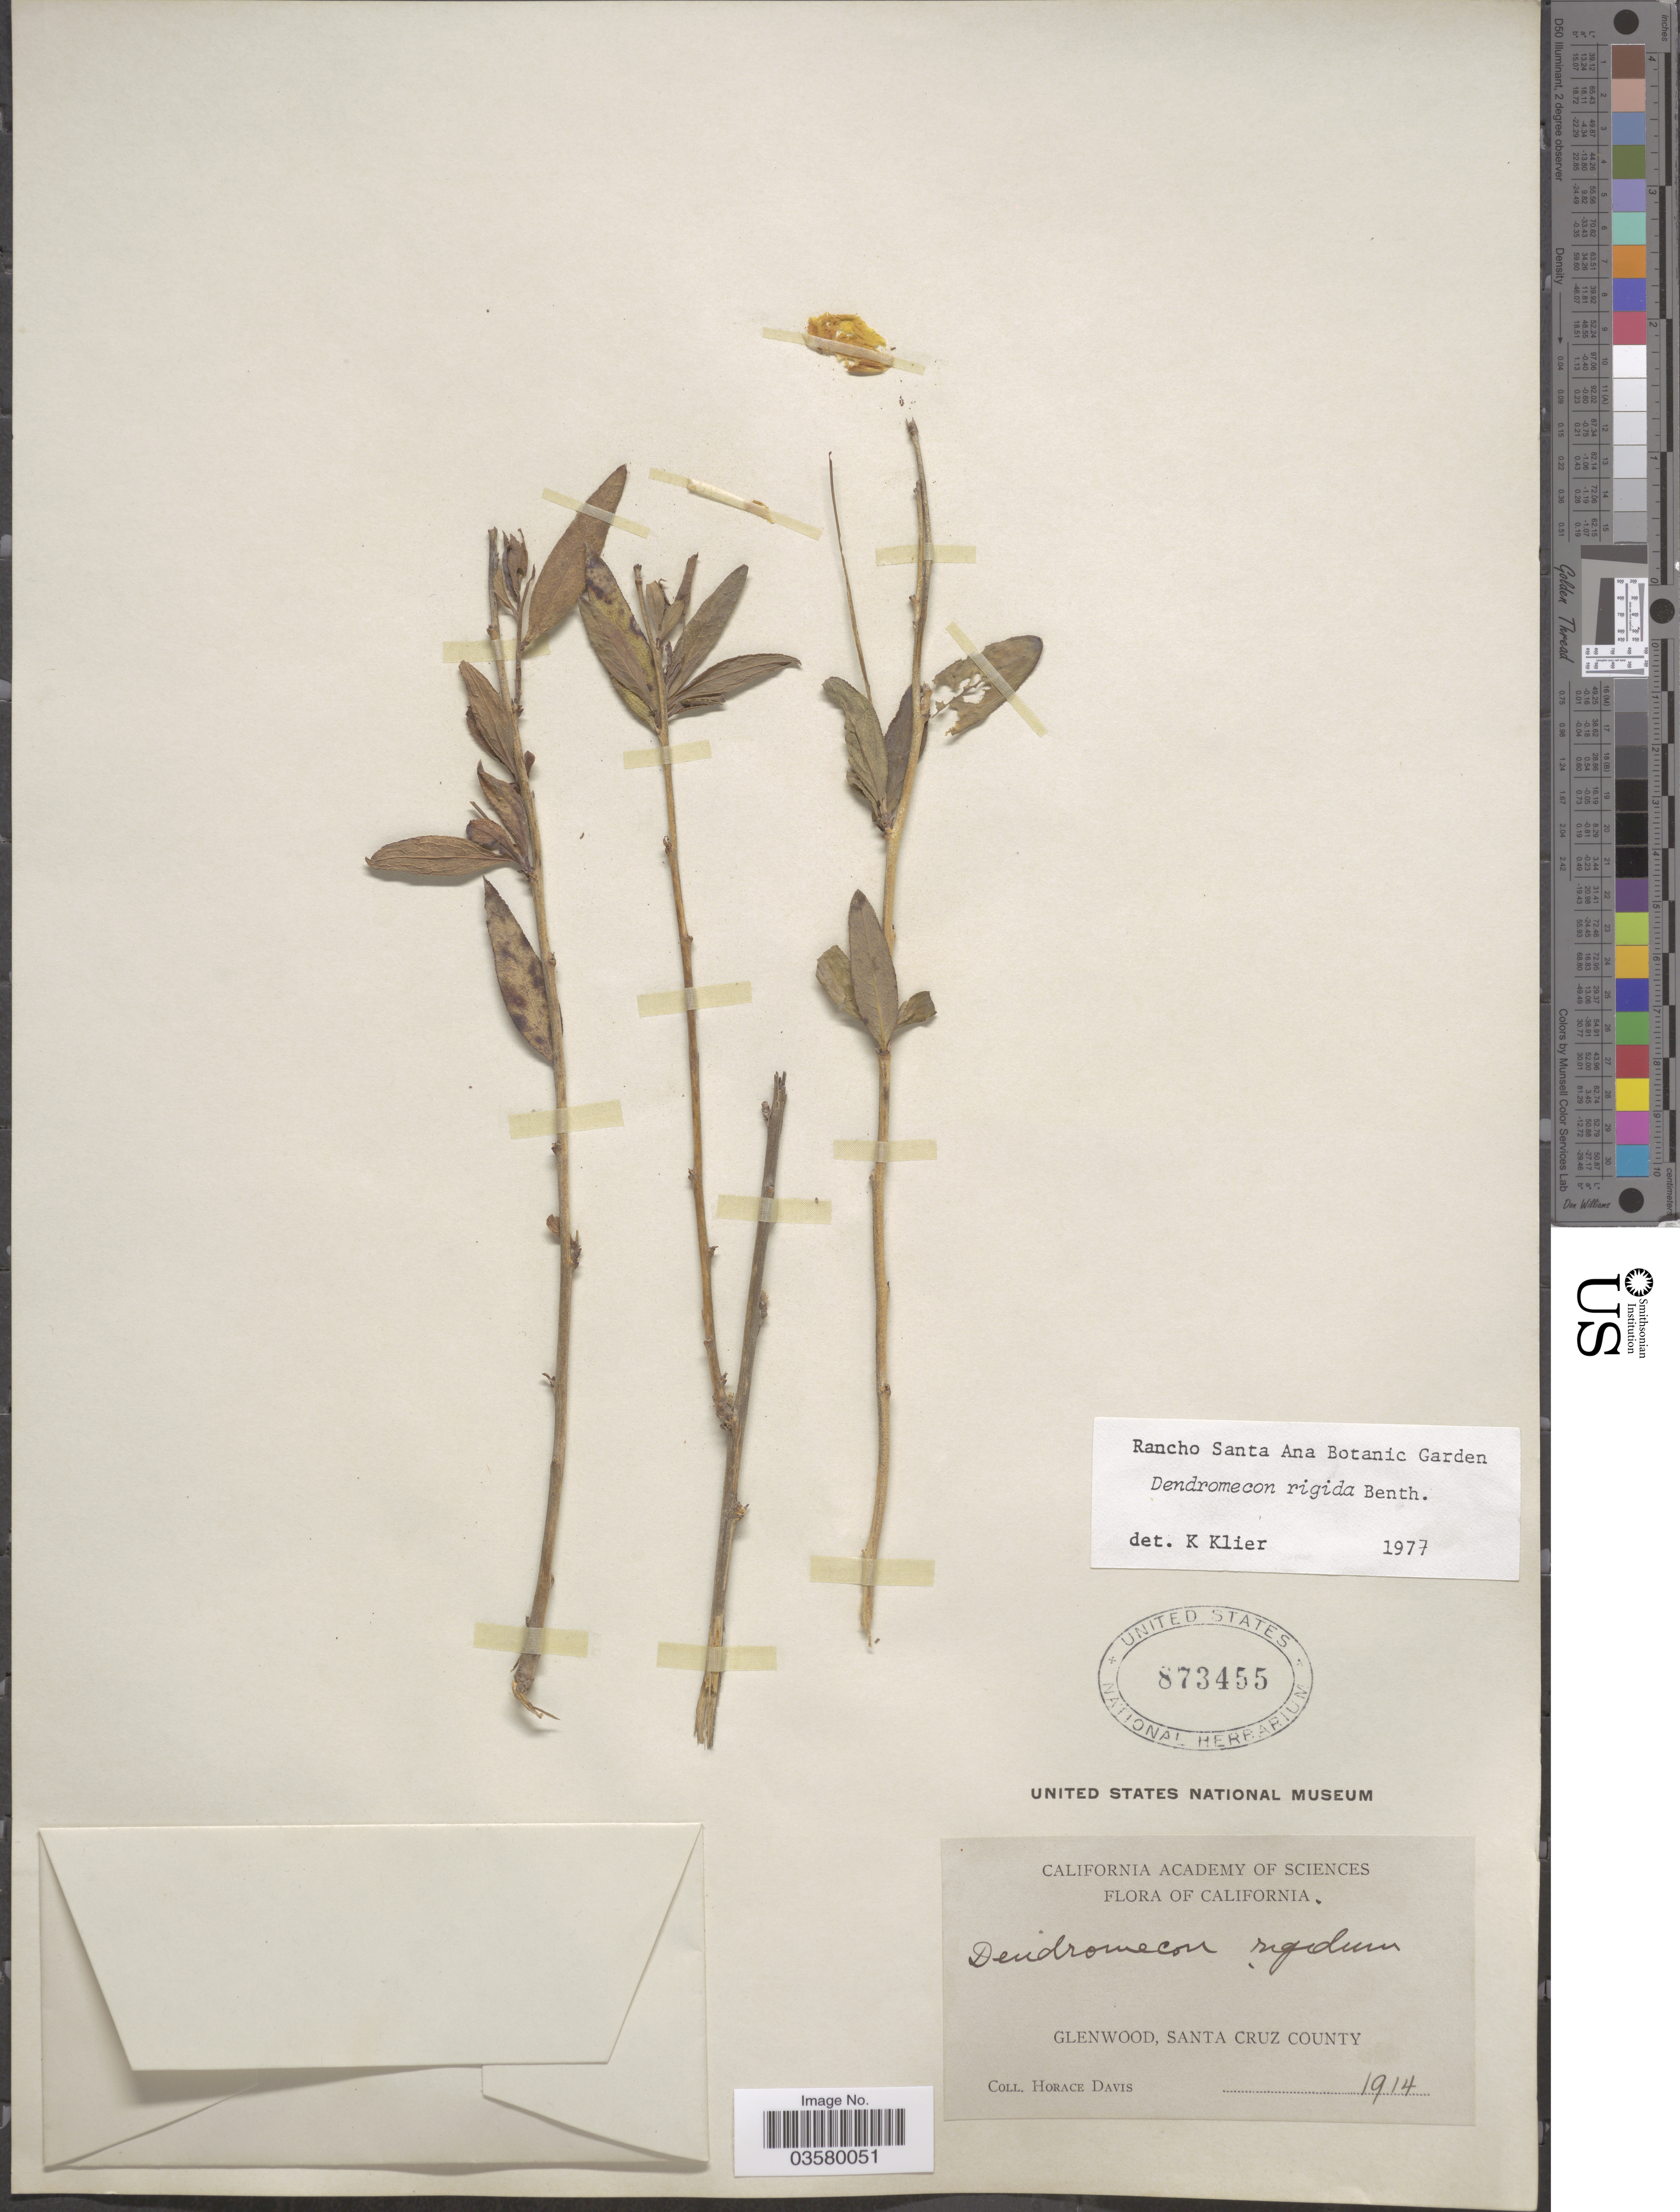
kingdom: Plantae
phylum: Tracheophyta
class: Magnoliopsida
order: Ranunculales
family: Papaveraceae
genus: Dendromecon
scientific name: Dendromecon rigida subsp. rigida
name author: Benth.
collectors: H. Davis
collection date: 1914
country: United States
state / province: California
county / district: Santa Cruz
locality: Glenwood, Santa Cruz County.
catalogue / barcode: US 873455